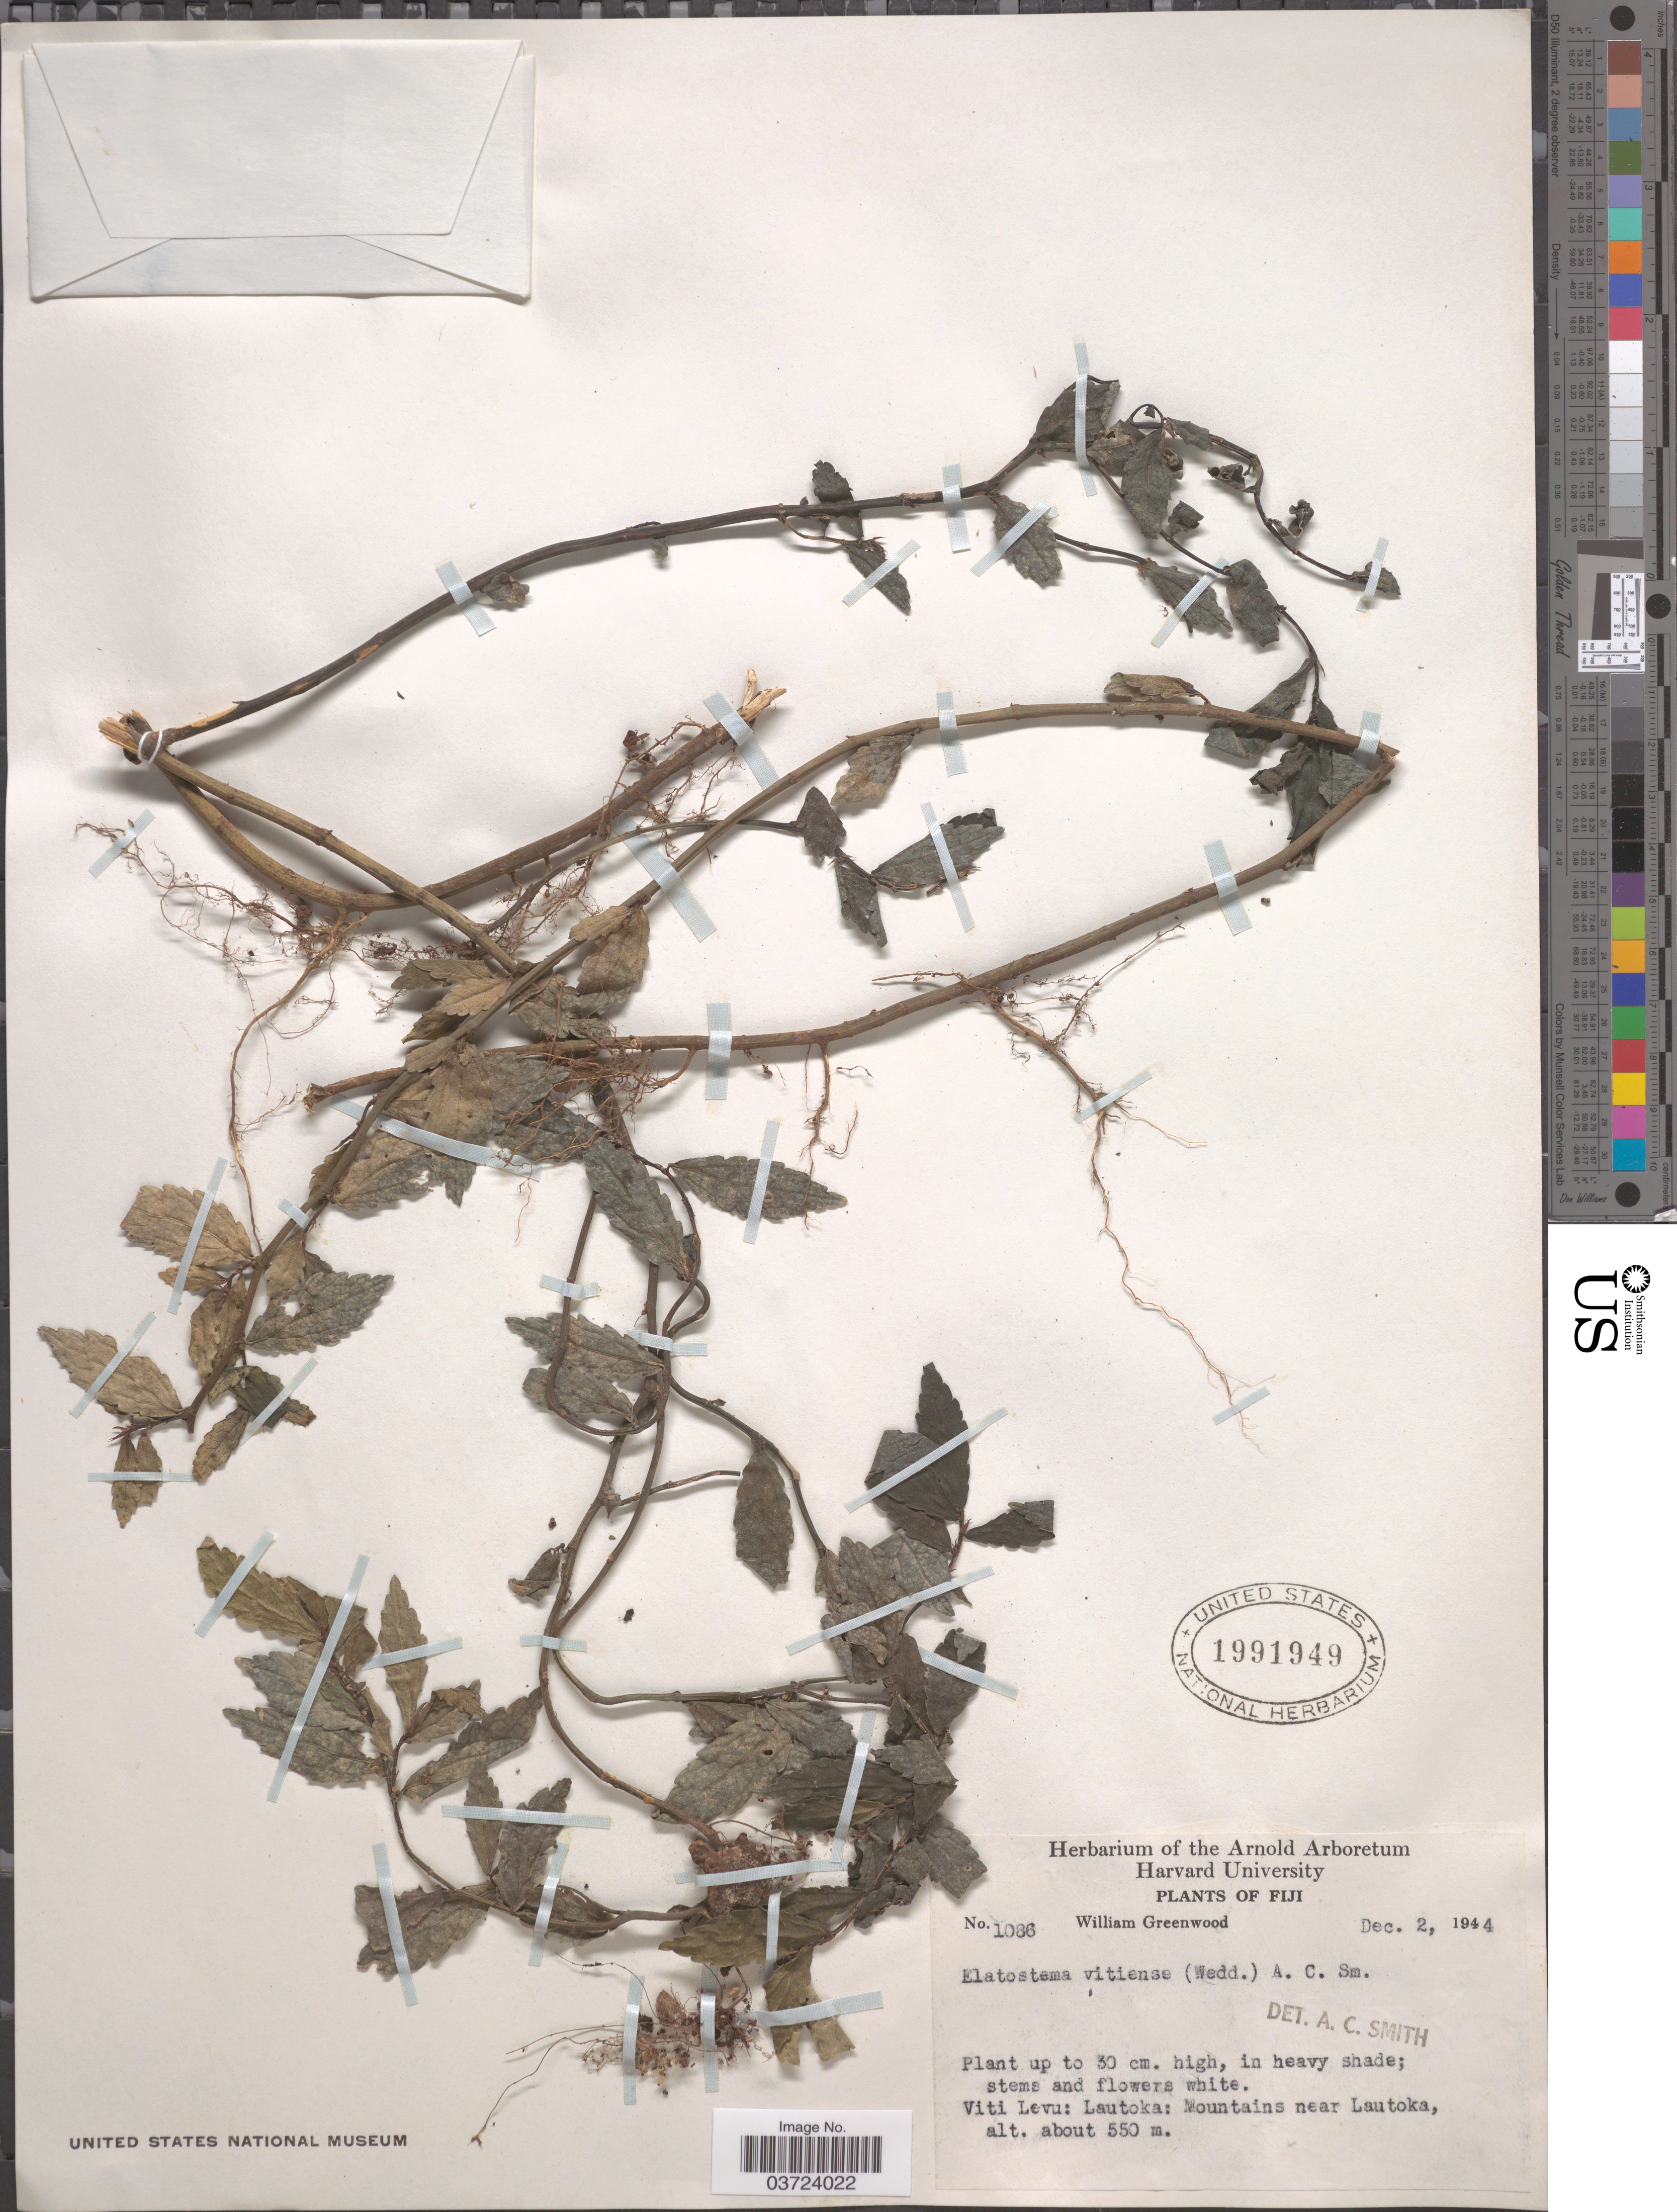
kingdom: Plantae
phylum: Tracheophyta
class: Magnoliopsida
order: Rosales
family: Urticaceae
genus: Elatostema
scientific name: Elatostema vitiense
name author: (A. Gray ex Wedd.) A.C. Sm.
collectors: W. Greenwood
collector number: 1086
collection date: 1944-12-02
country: Fiji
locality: Viti Levu: Lautoka: Mountains near Lautoka.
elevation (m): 550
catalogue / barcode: US 1991949